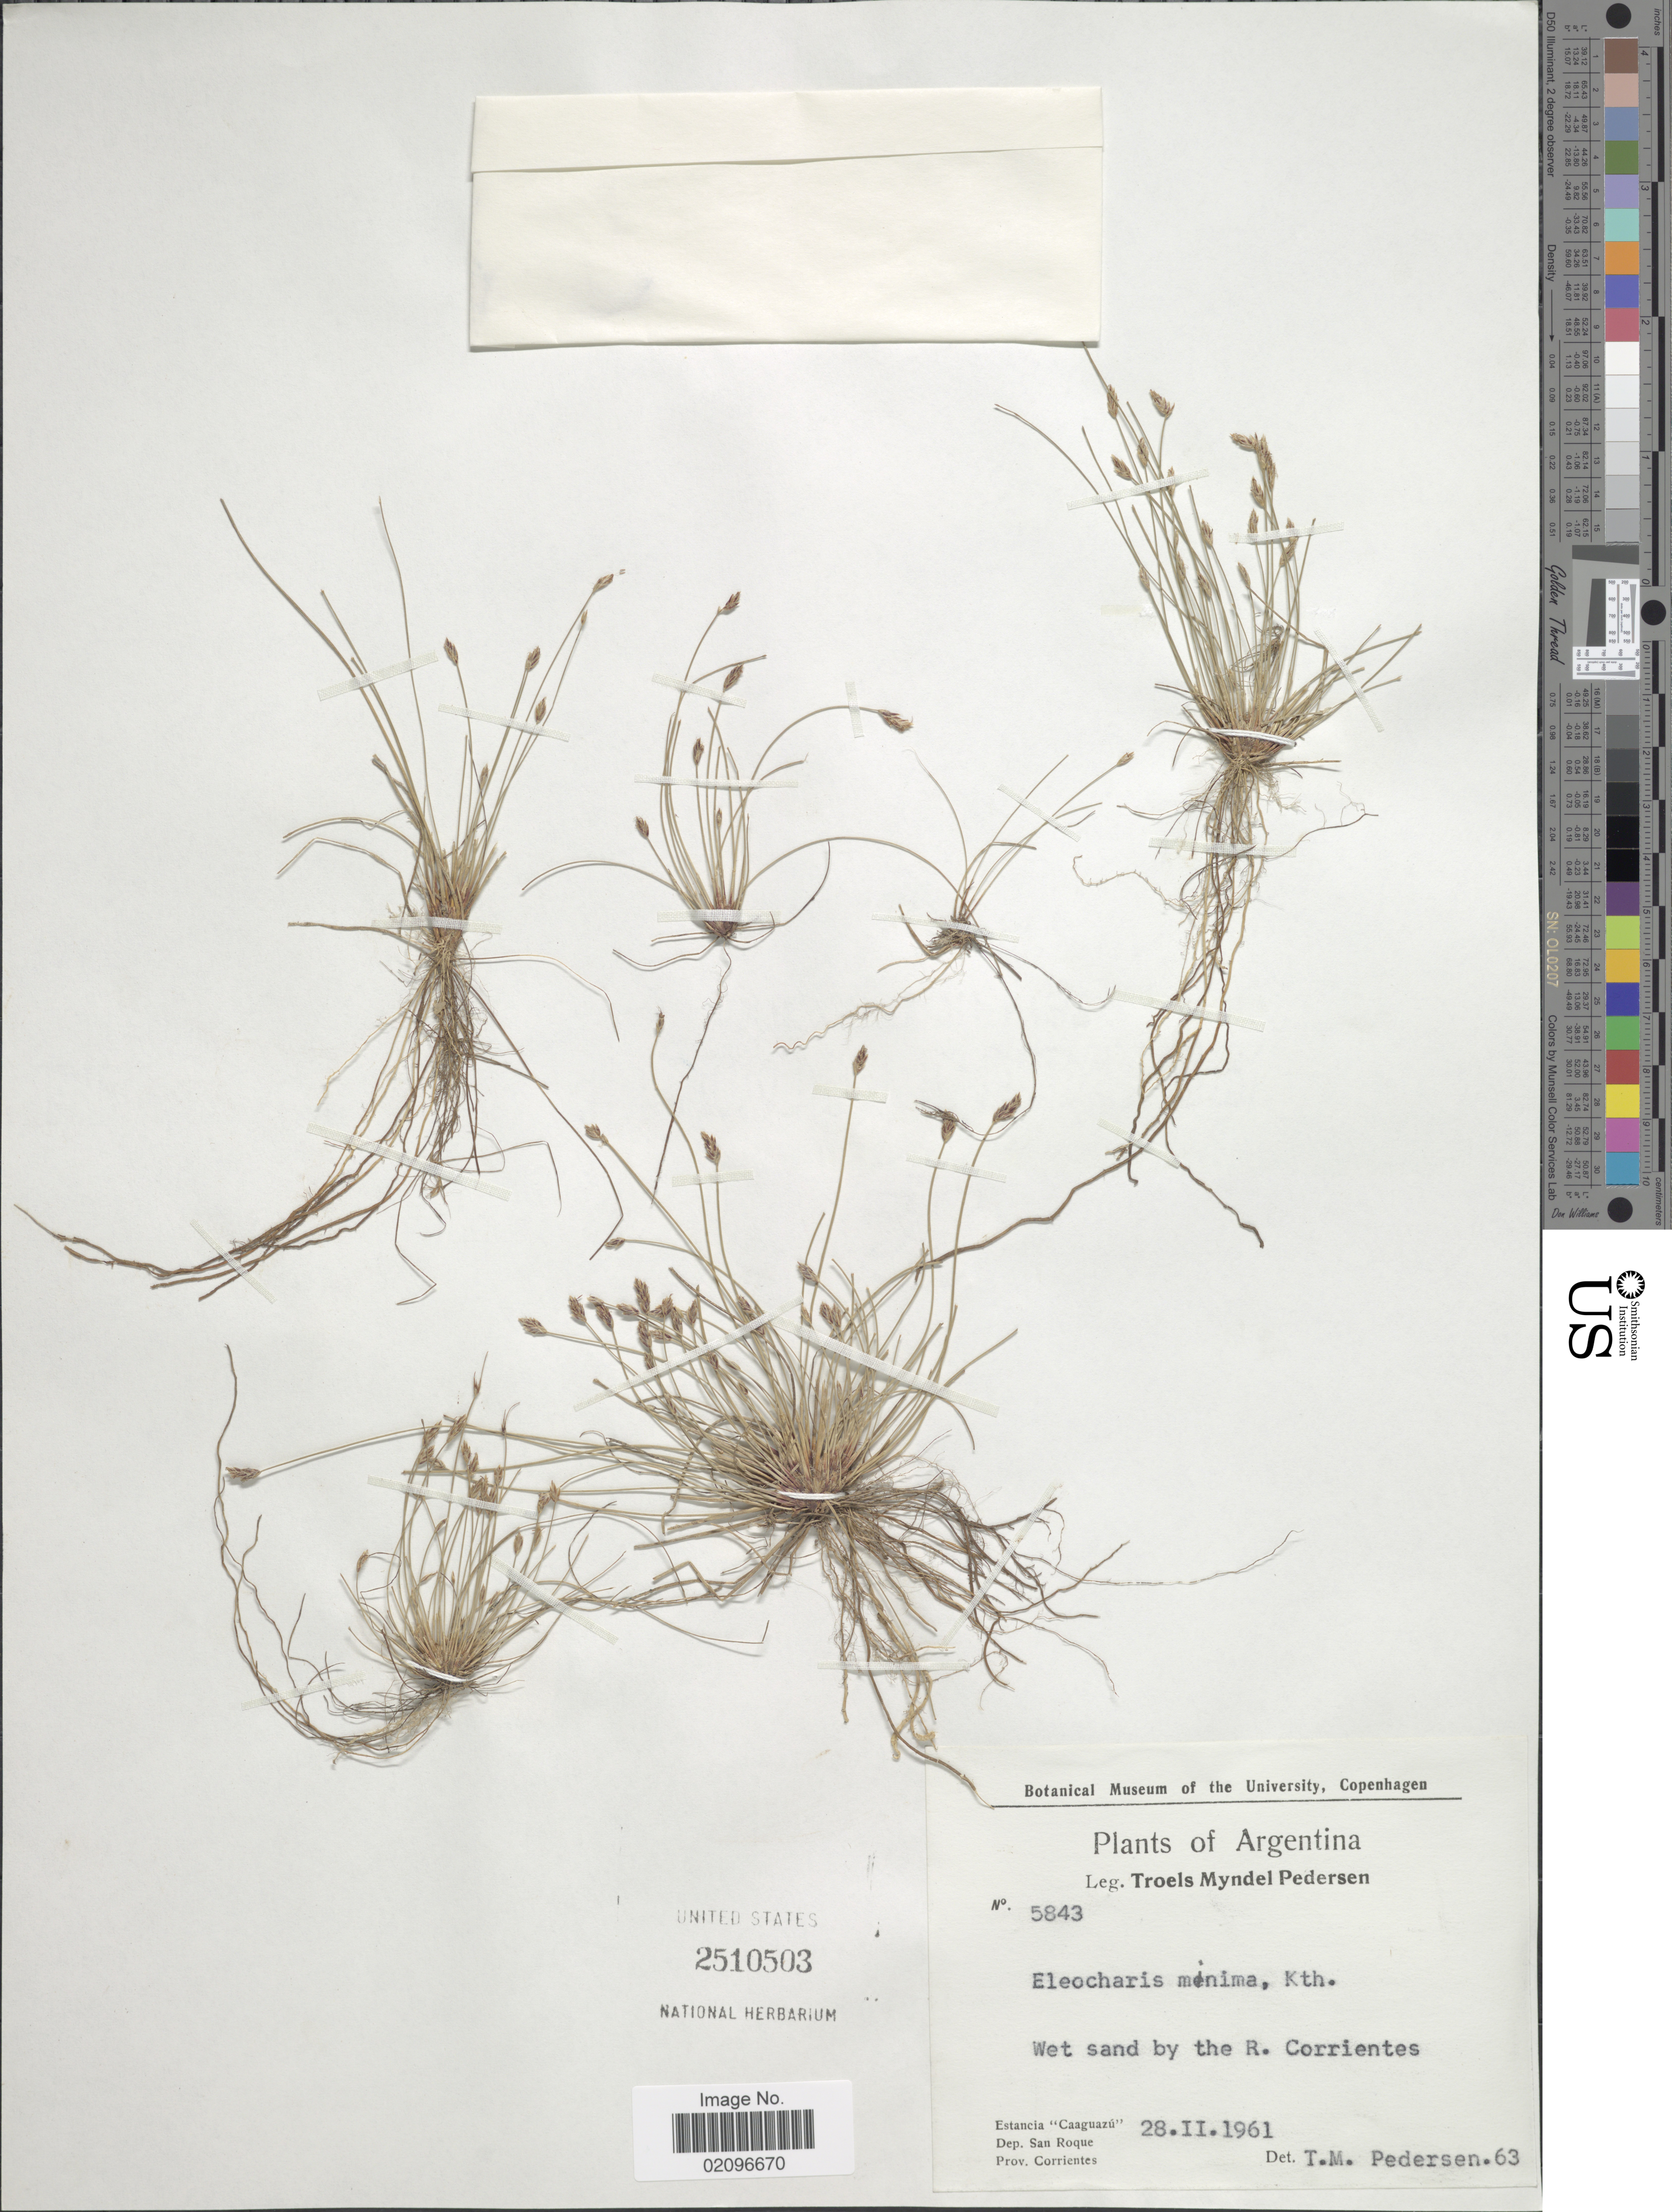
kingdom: Plantae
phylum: Tracheophyta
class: Liliopsida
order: Poales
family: Cyperaceae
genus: Eleocharis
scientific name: Eleocharis minima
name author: Kunth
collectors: T. Pederson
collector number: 5843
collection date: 1961-02-28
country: Argentina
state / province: Corrientes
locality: R. Corrientes. Estancia "Caaguazu" Dep. San Roque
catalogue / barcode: US 2510503